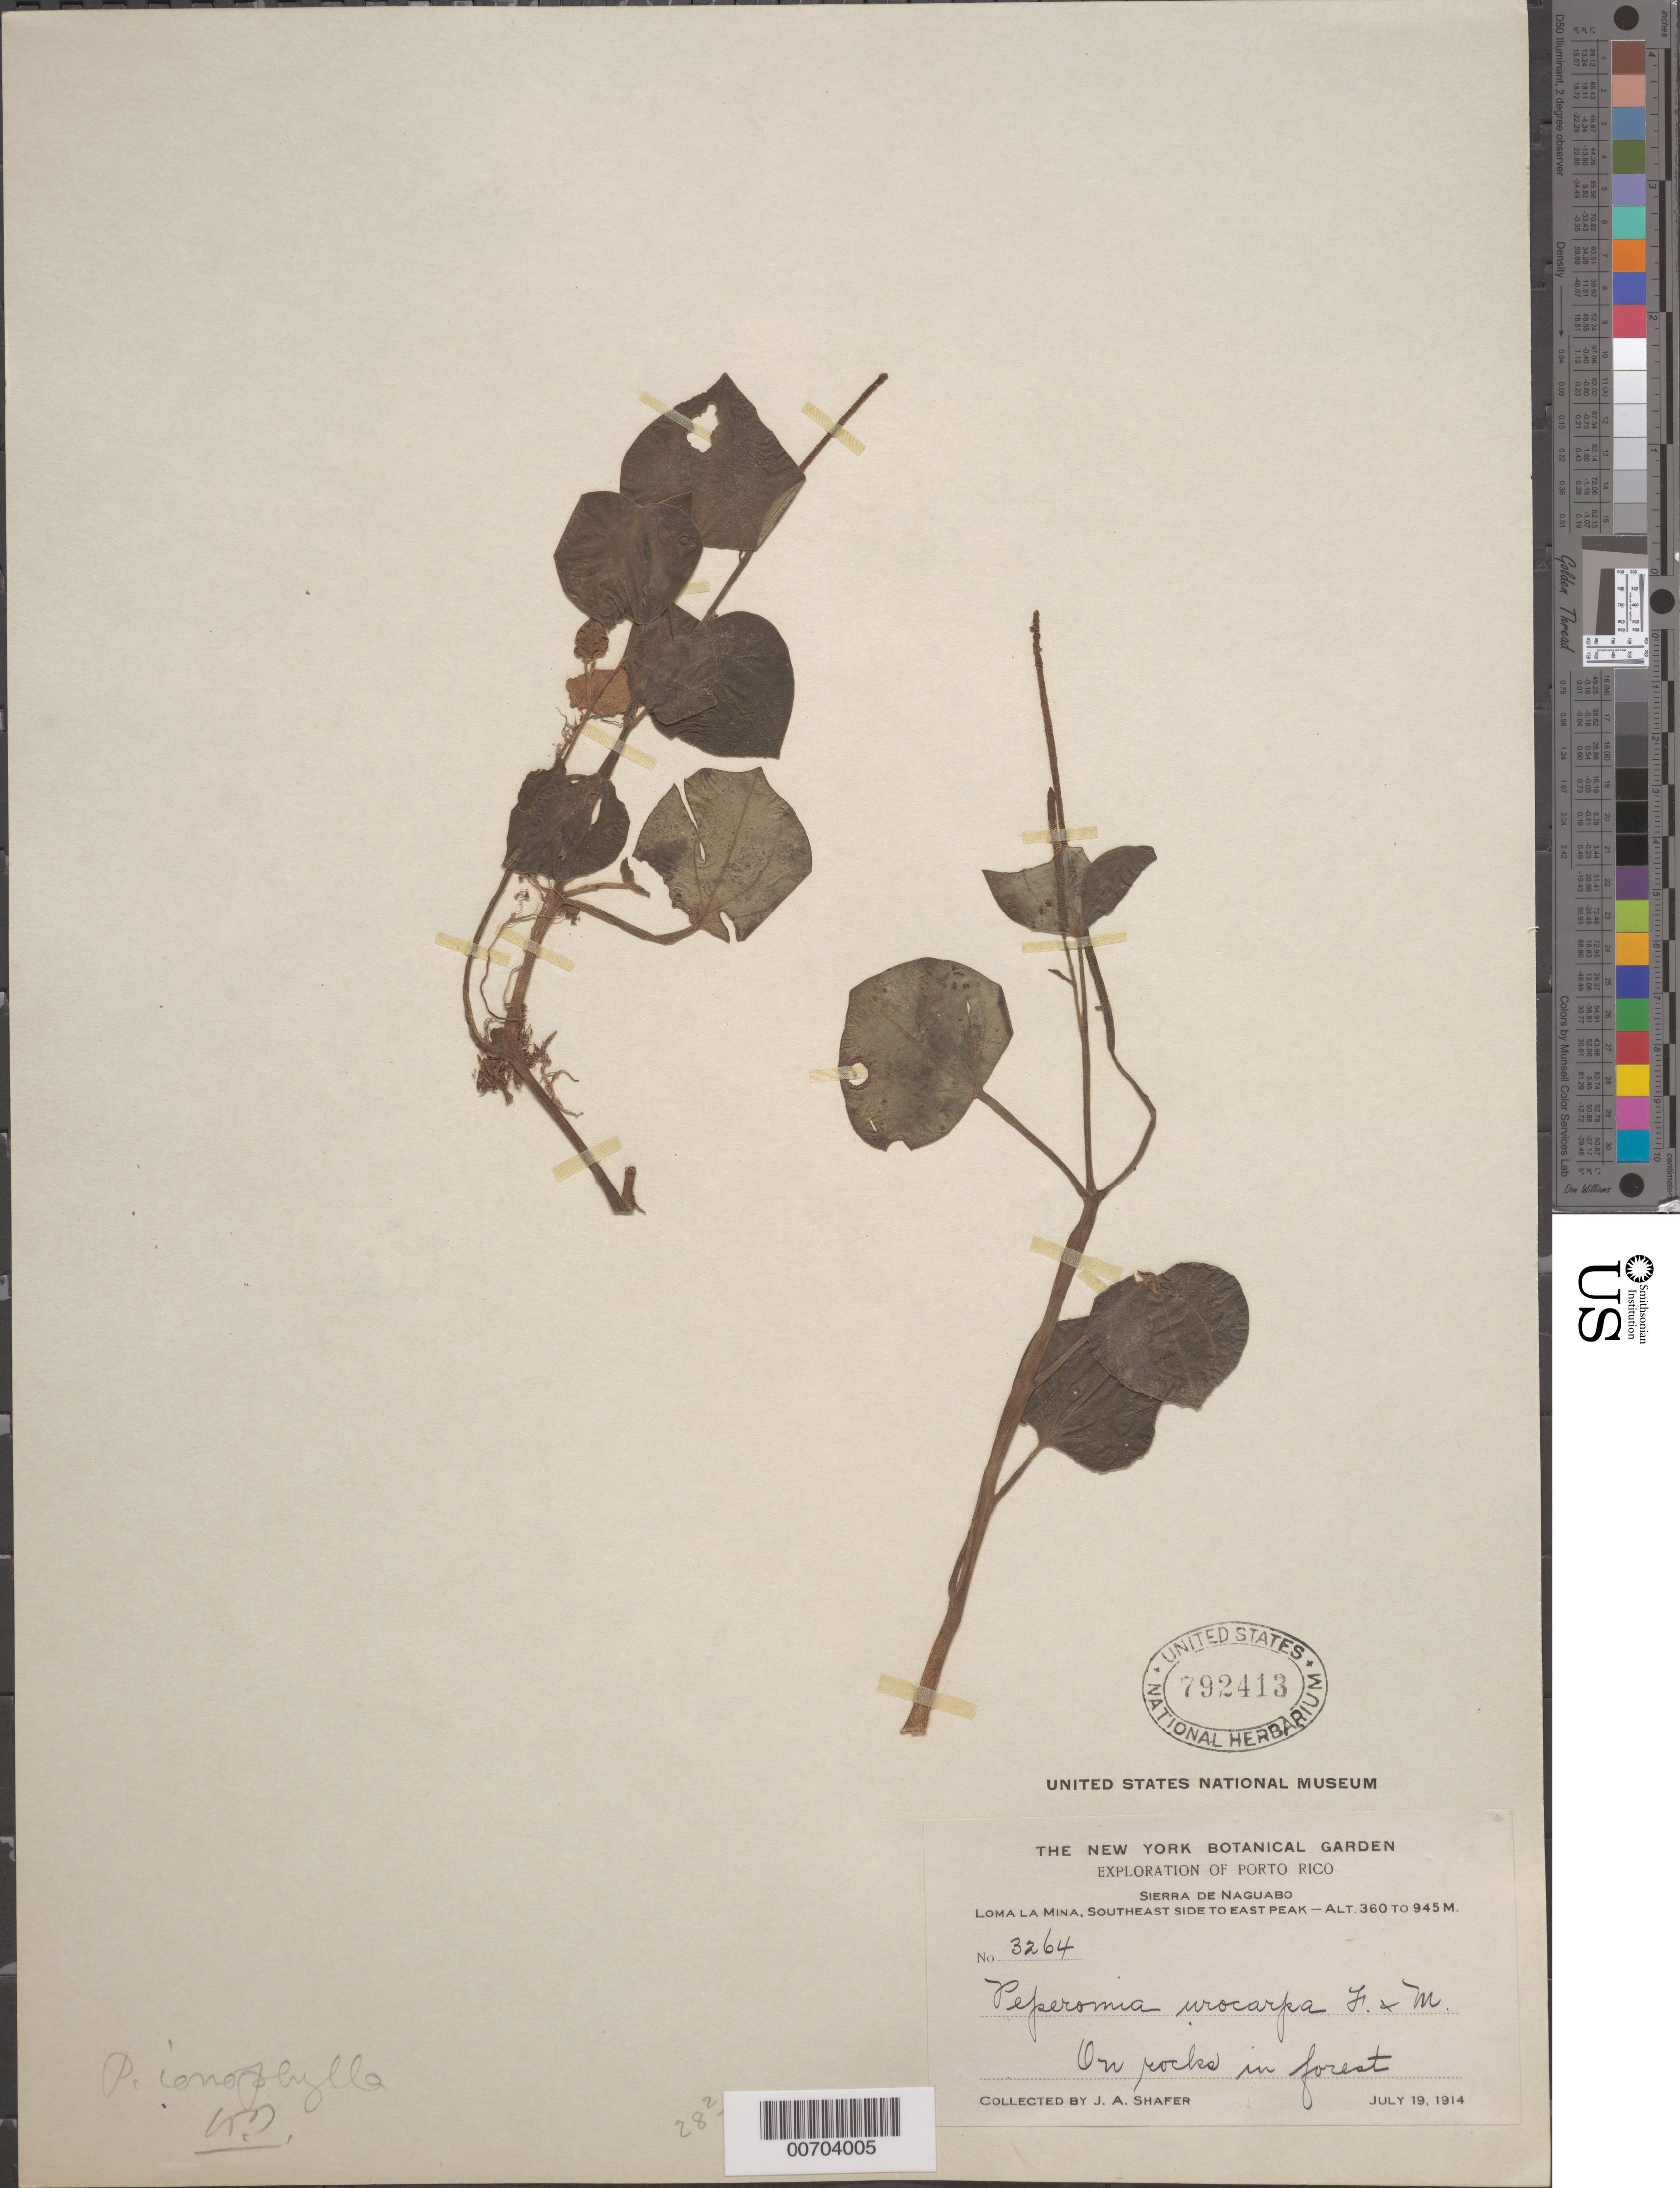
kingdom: Plantae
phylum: Tracheophyta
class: Magnoliopsida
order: Piperales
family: Piperaceae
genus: Peperomia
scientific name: Peperomia urocarpa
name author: Fisch. & C.A. Mey.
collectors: J. A. Shafer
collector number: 3264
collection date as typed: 19 Jul 1914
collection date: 1914-07-19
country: Puerto Rico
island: Greater Antilles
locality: Sierra de Naguabo, Loma La Mina, SE side to E peak.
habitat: On rocks in forest.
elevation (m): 360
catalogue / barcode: US 792413